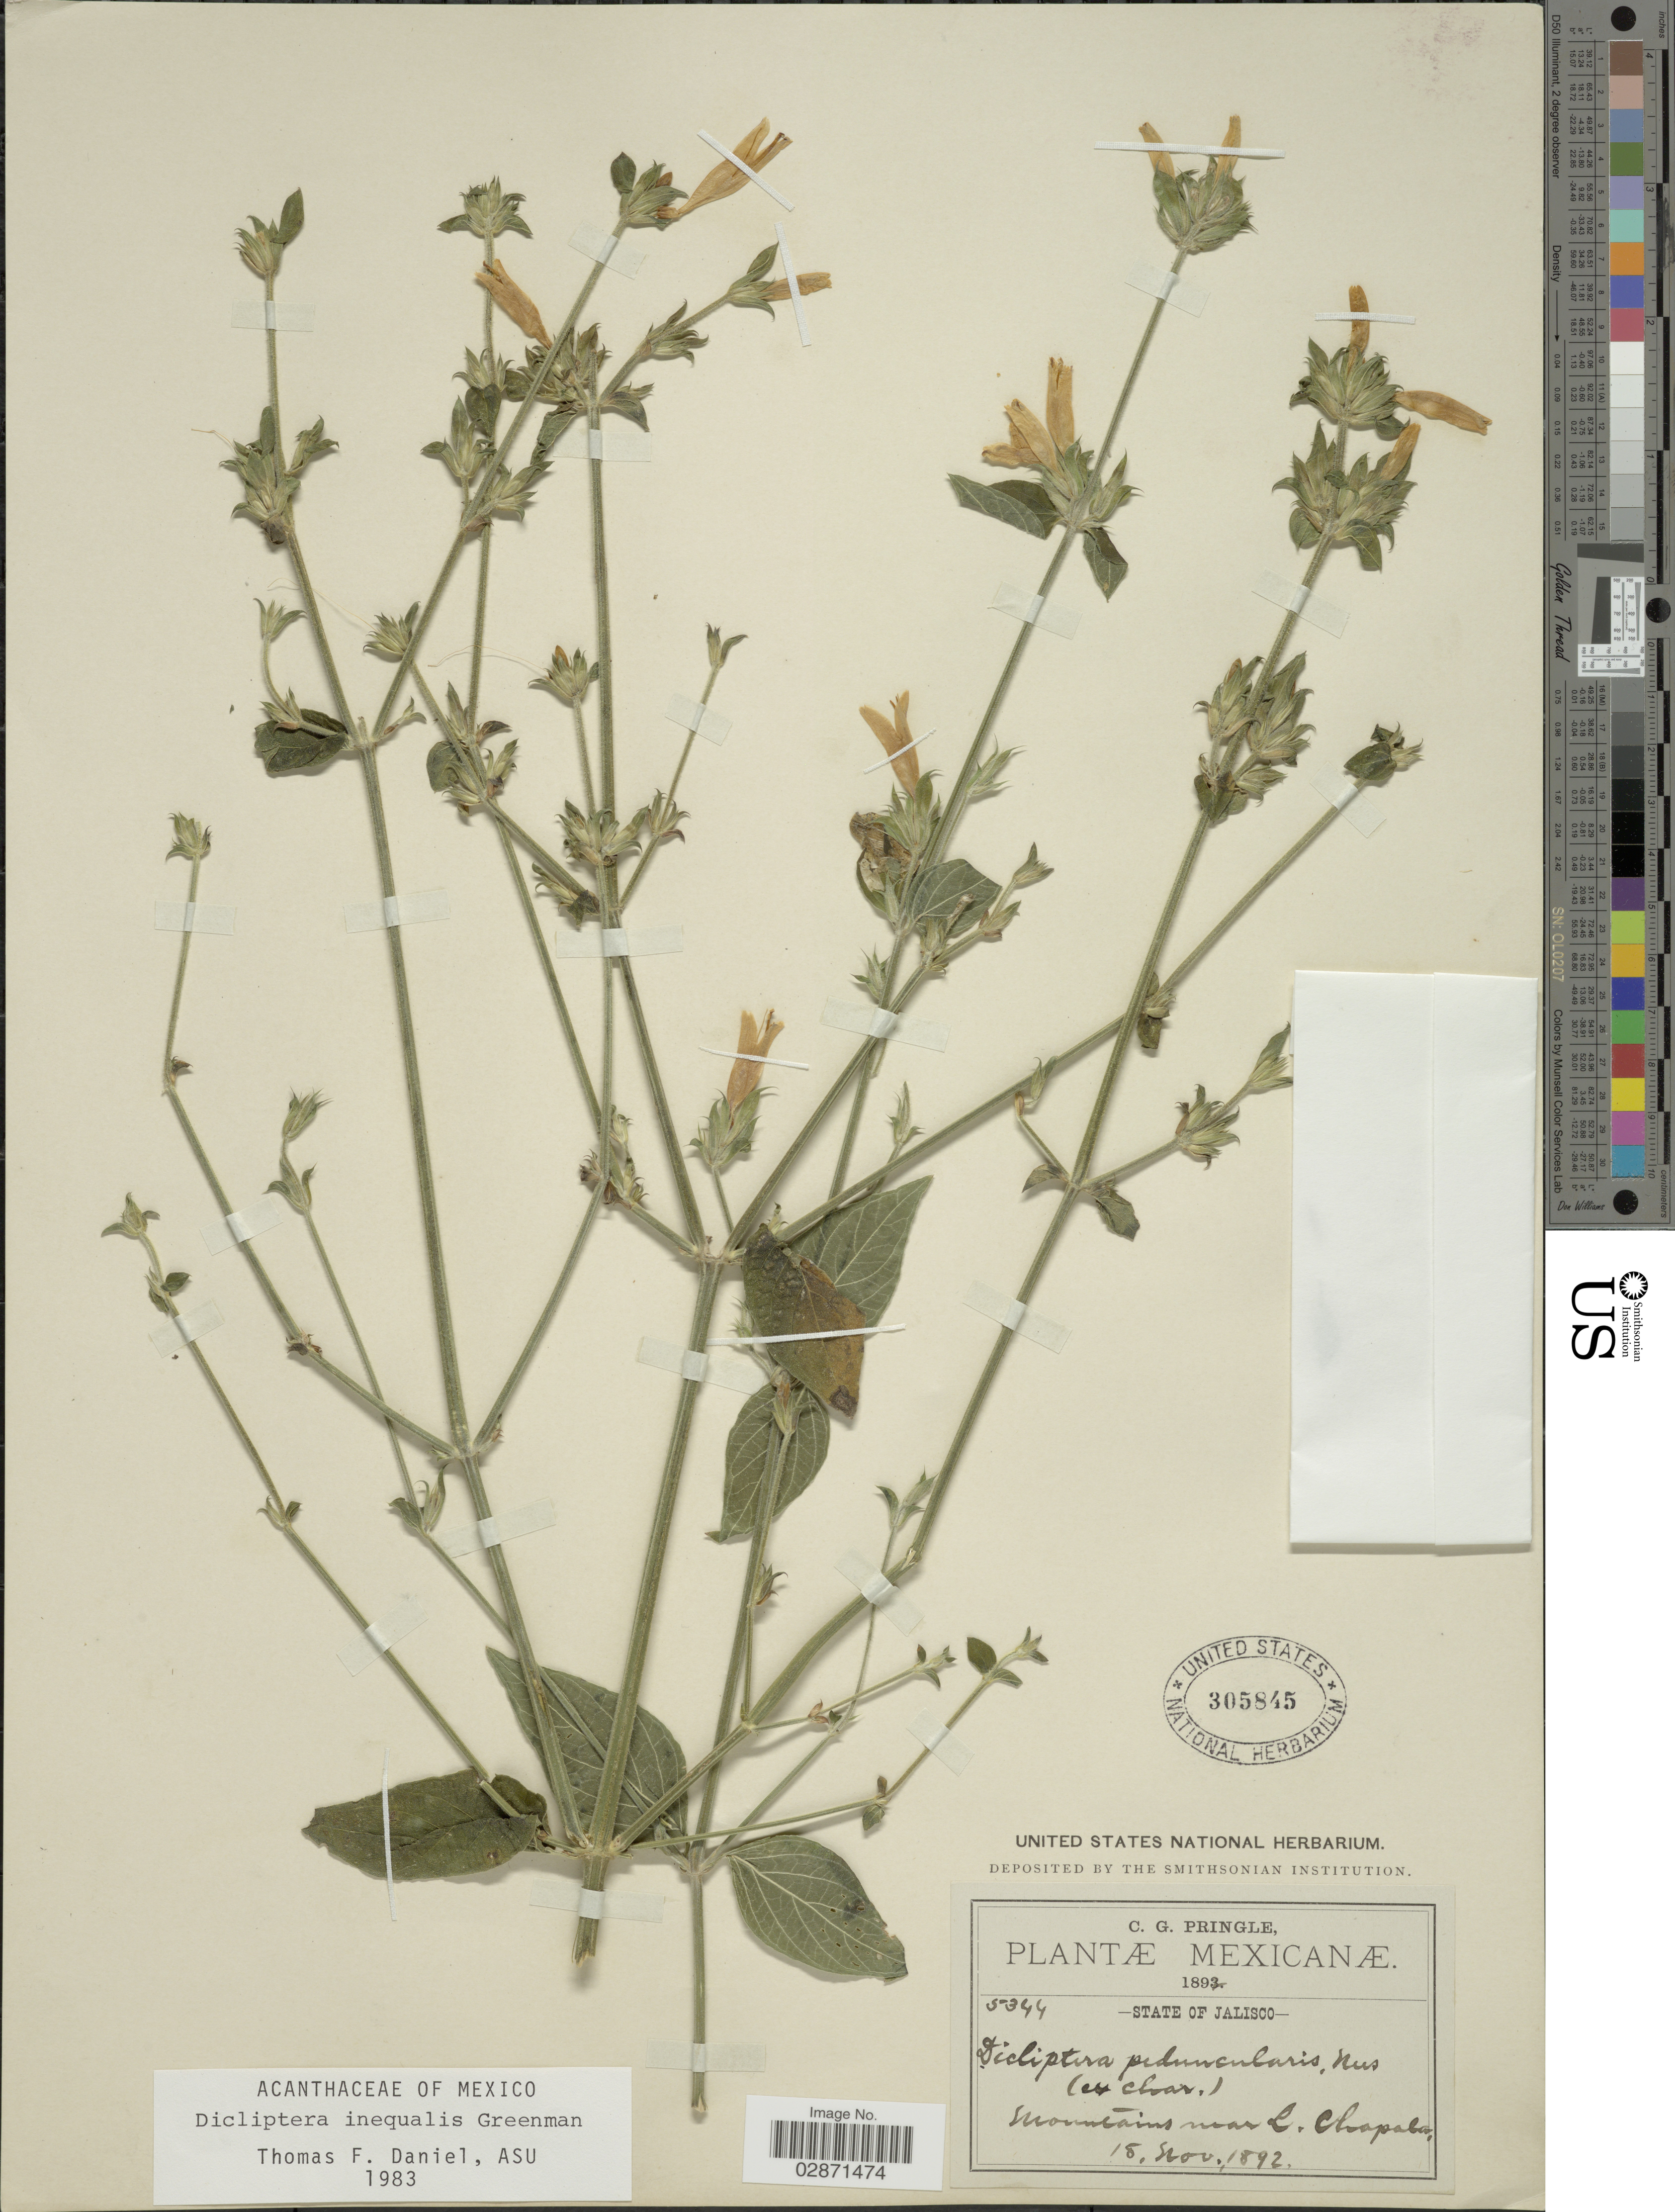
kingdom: Plantae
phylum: Tracheophyta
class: Magnoliopsida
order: Lamiales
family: Acanthaceae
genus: Dicliptera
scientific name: Dicliptera inaequalis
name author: Greenm.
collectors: C. G. Pringle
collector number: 5344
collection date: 1892-11-18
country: Mexico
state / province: Jalisco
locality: Mountains near L. Chapala.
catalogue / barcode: US 305845